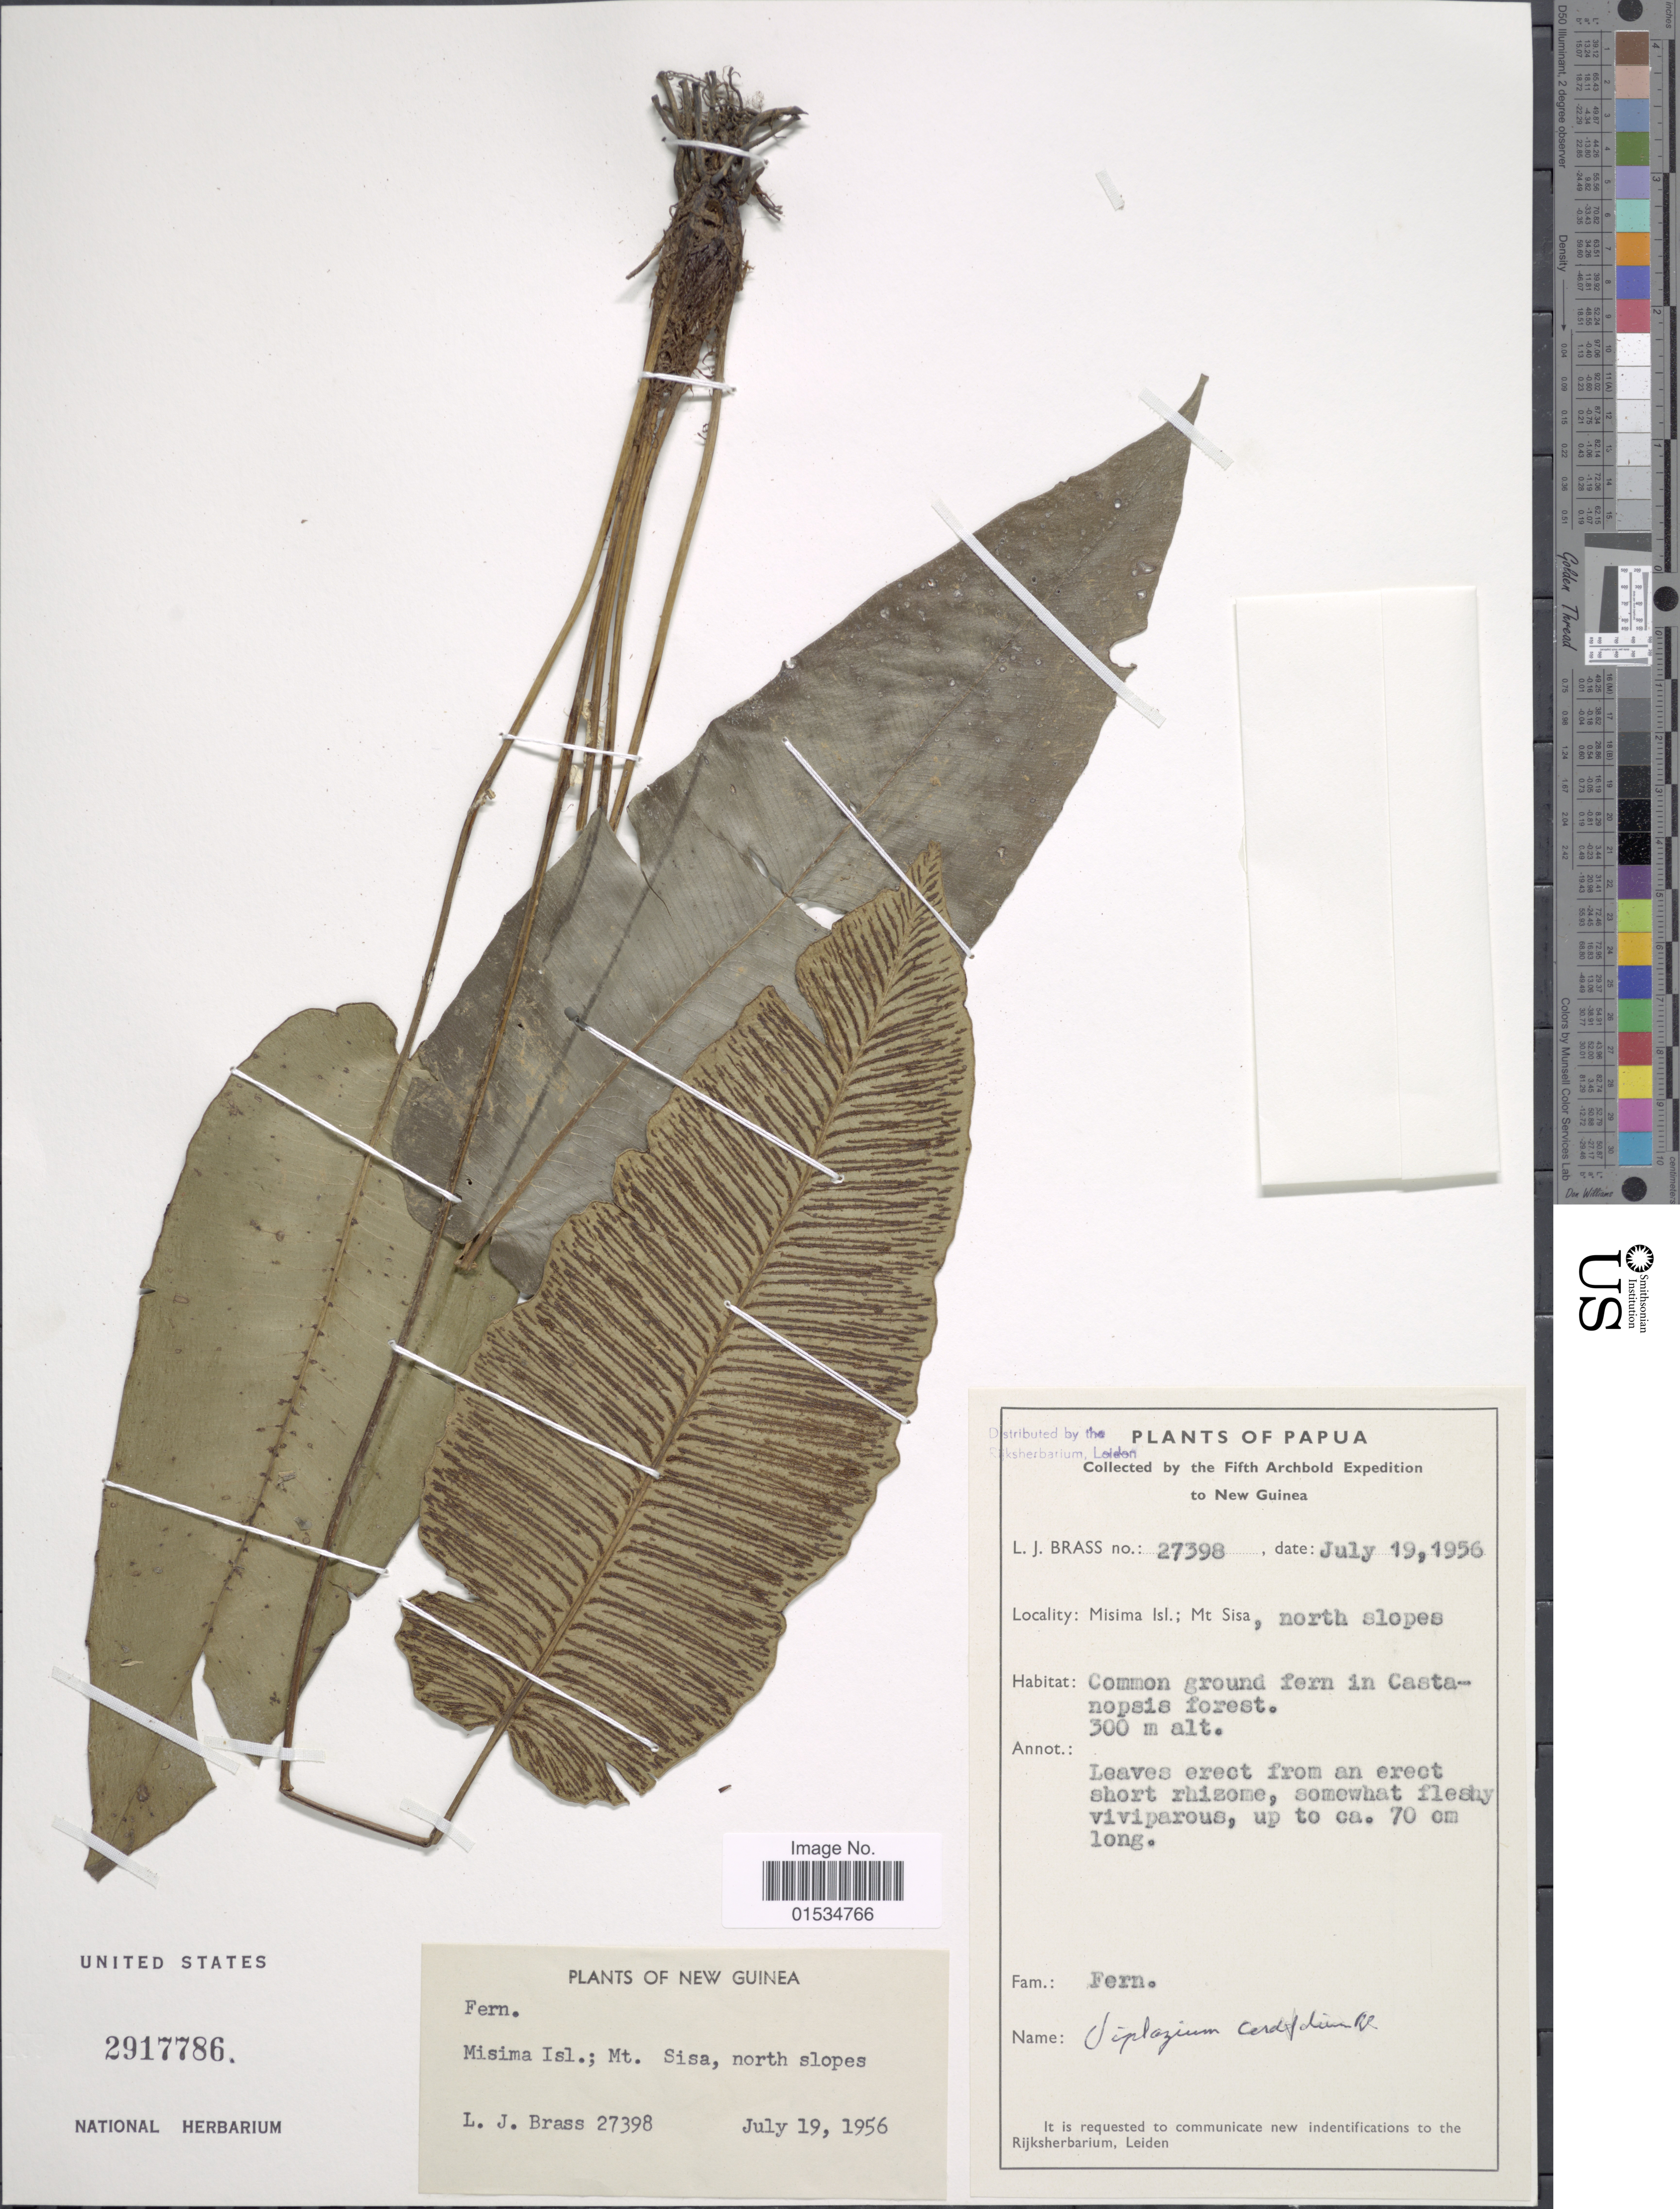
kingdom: Plantae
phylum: Tracheophyta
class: Polypodiopsida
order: Polypodiales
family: Athyriaceae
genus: Diplazium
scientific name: Diplazium cordifolium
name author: Blume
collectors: L. J. Brass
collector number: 27398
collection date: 1956-07-19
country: Papua New Guinea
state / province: Milne Bay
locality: Misima Isl.; Mt. Sisa, north slope, New Guinea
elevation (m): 300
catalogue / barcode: US 2917786